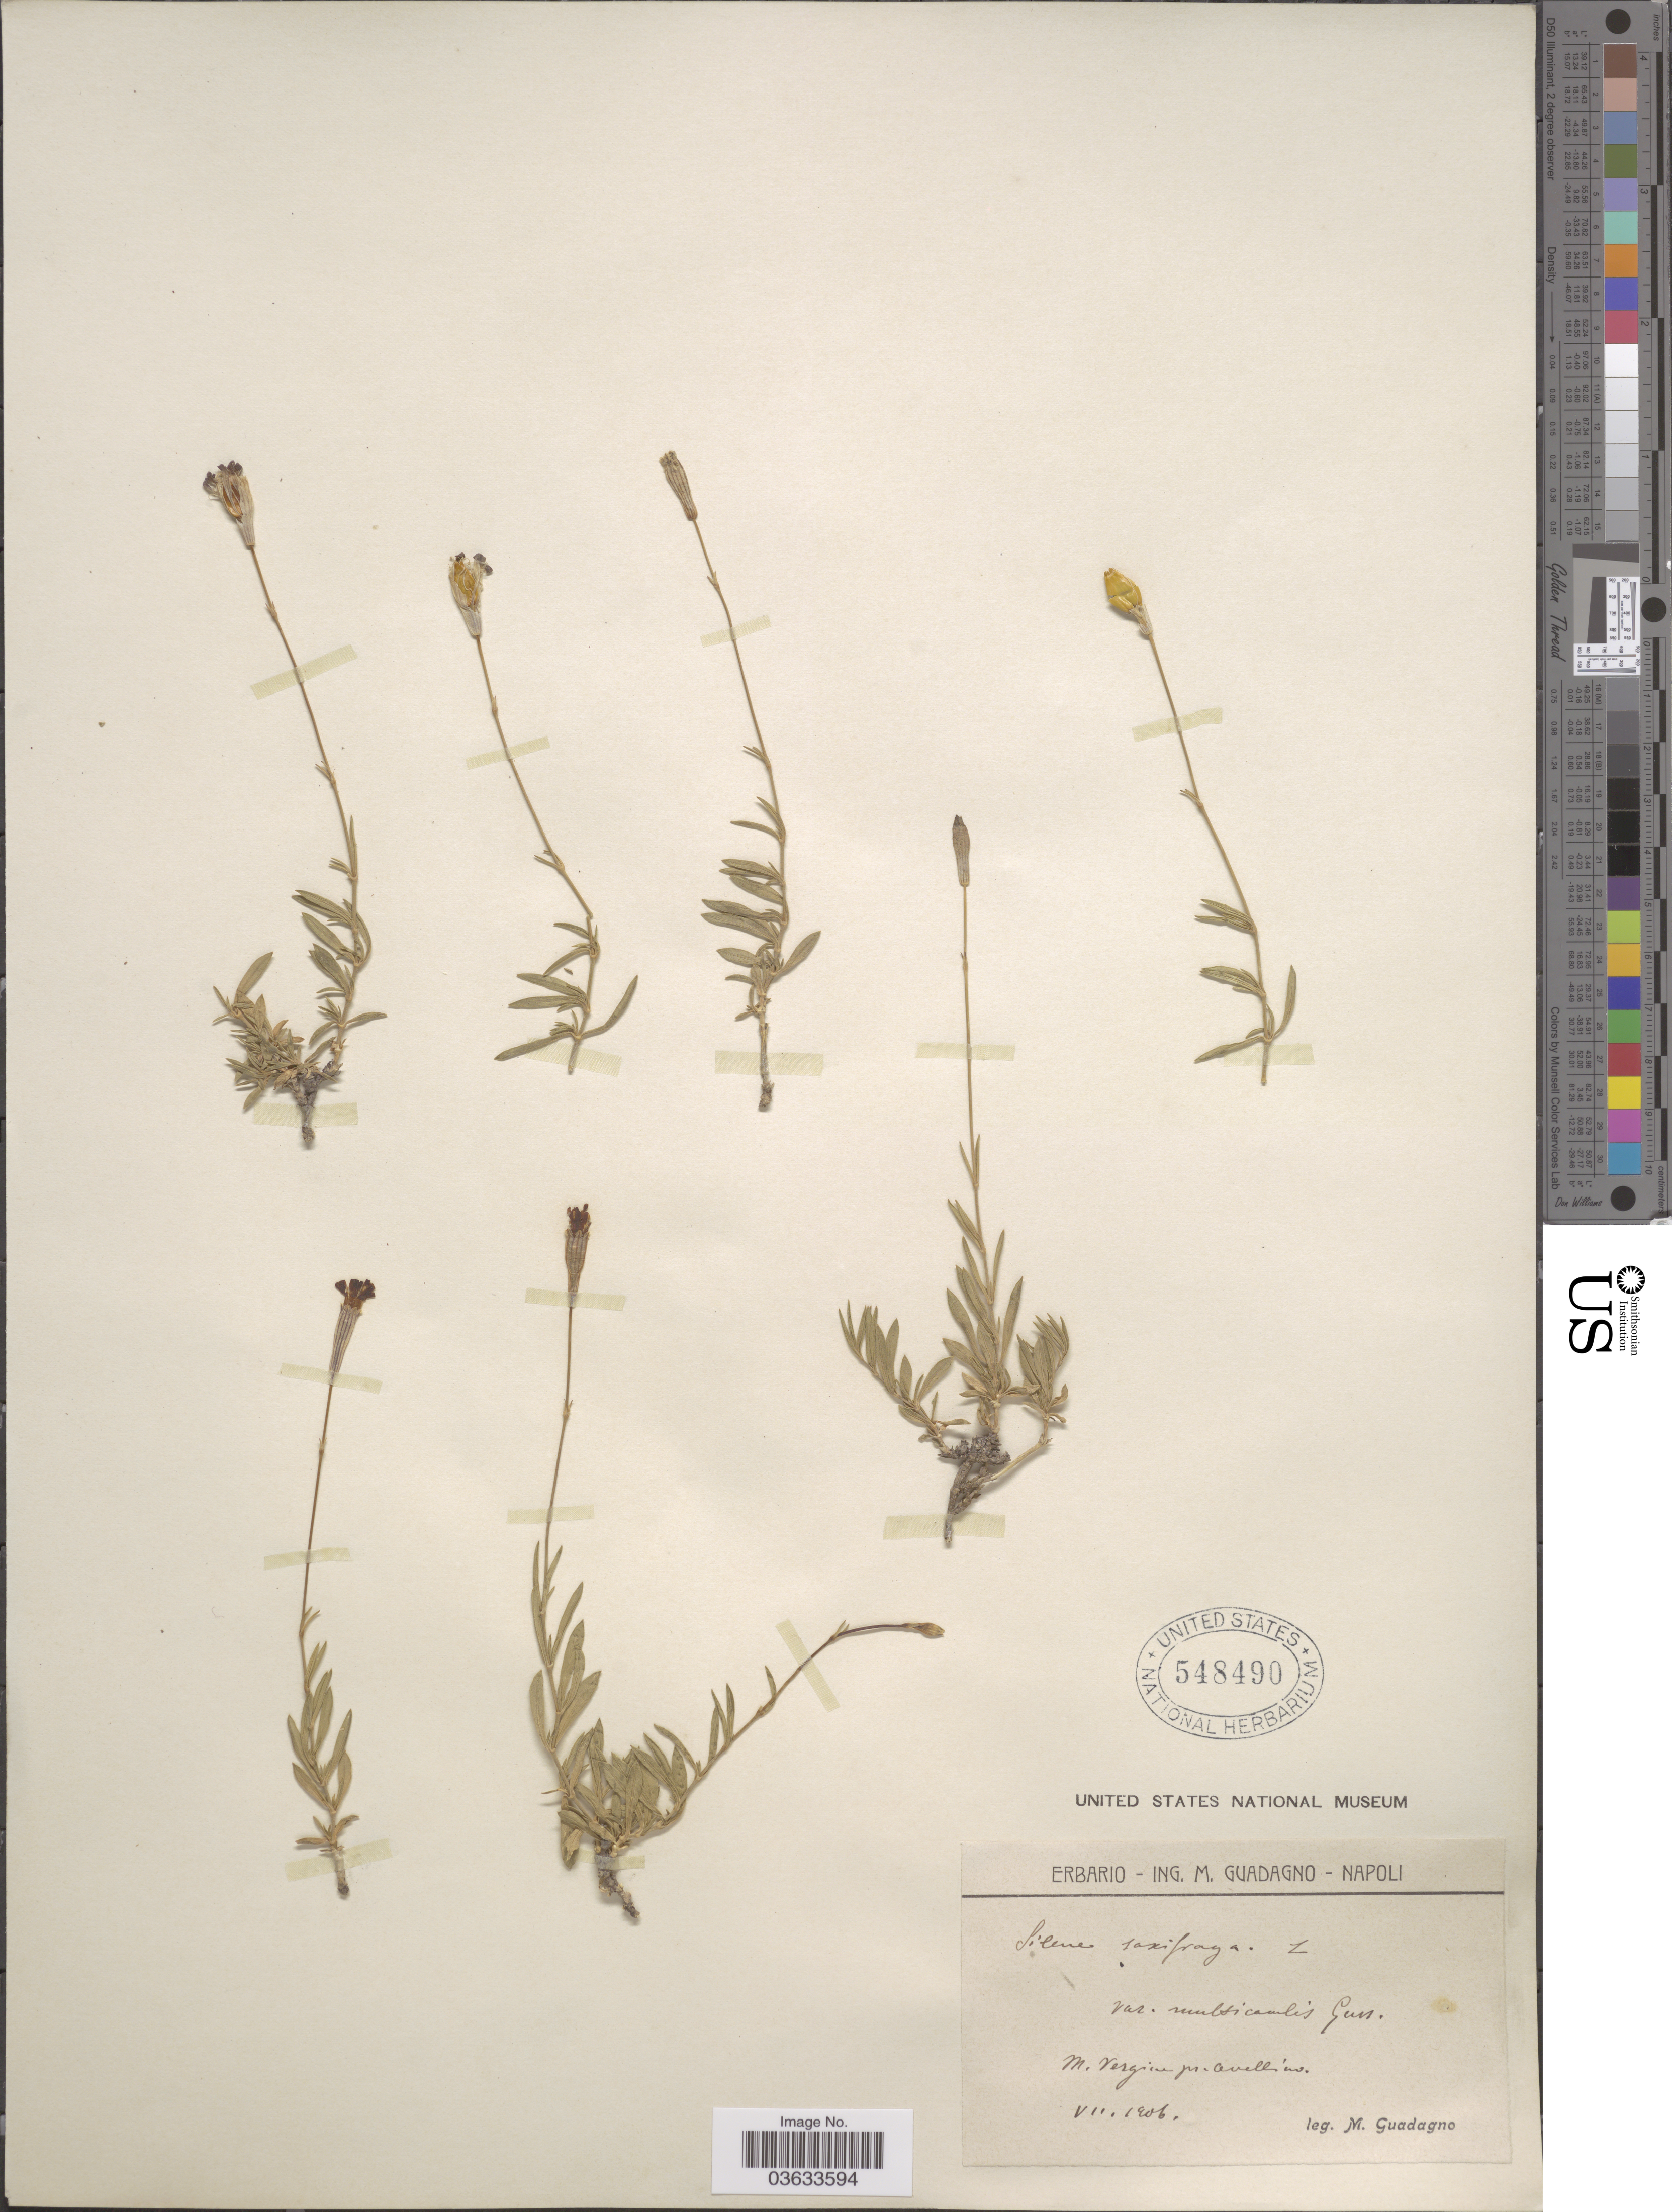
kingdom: Plantae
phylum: Tracheophyta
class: Magnoliopsida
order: Caryophyllales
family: Caryophyllaceae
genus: Silene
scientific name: Silene saxifraga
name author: L.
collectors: M. Guadagno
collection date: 1906-07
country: Italy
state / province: Campania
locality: M. Vergine pr. Avellino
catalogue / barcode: US 548490